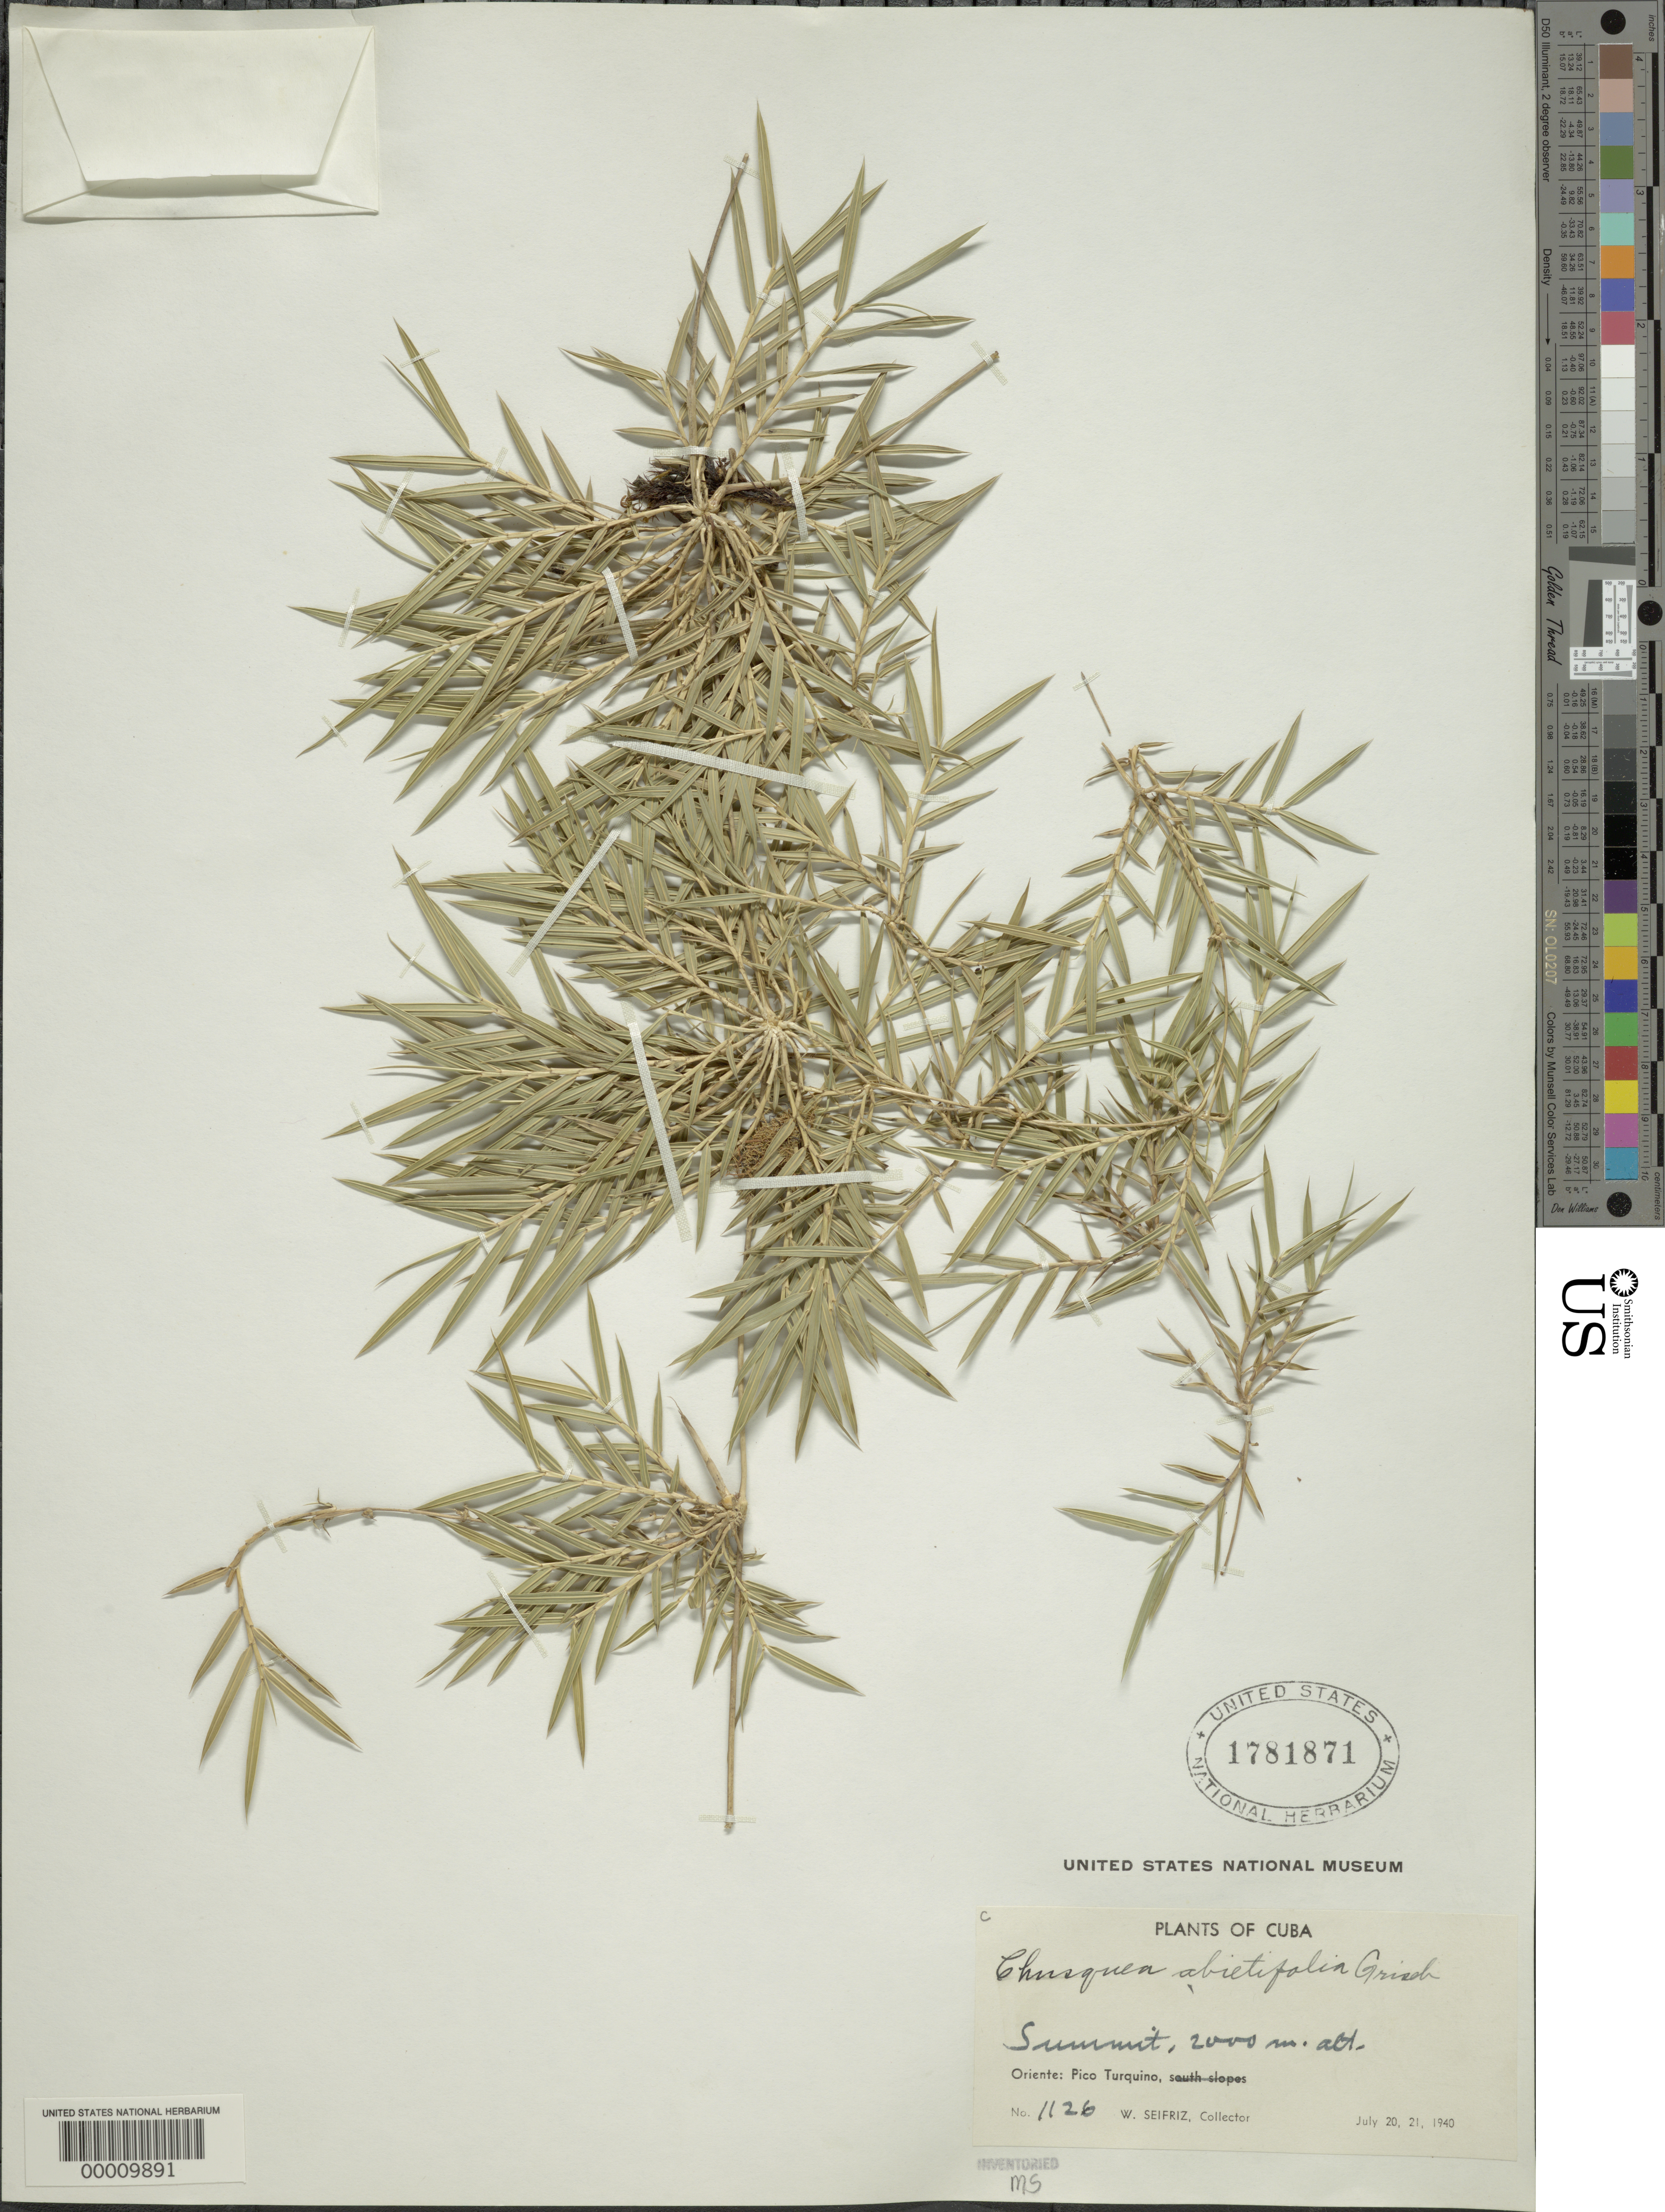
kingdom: Plantae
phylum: Tracheophyta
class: Liliopsida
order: Poales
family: Poaceae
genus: Chusquea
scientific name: Chusquea abietifolia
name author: Griseb.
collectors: W. Seifriz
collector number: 1126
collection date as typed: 20 Jul 1940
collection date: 1940-07-20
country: Cuba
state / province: Oriente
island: Greater Antilles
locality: Pico turquino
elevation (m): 2000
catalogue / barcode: US 1781871